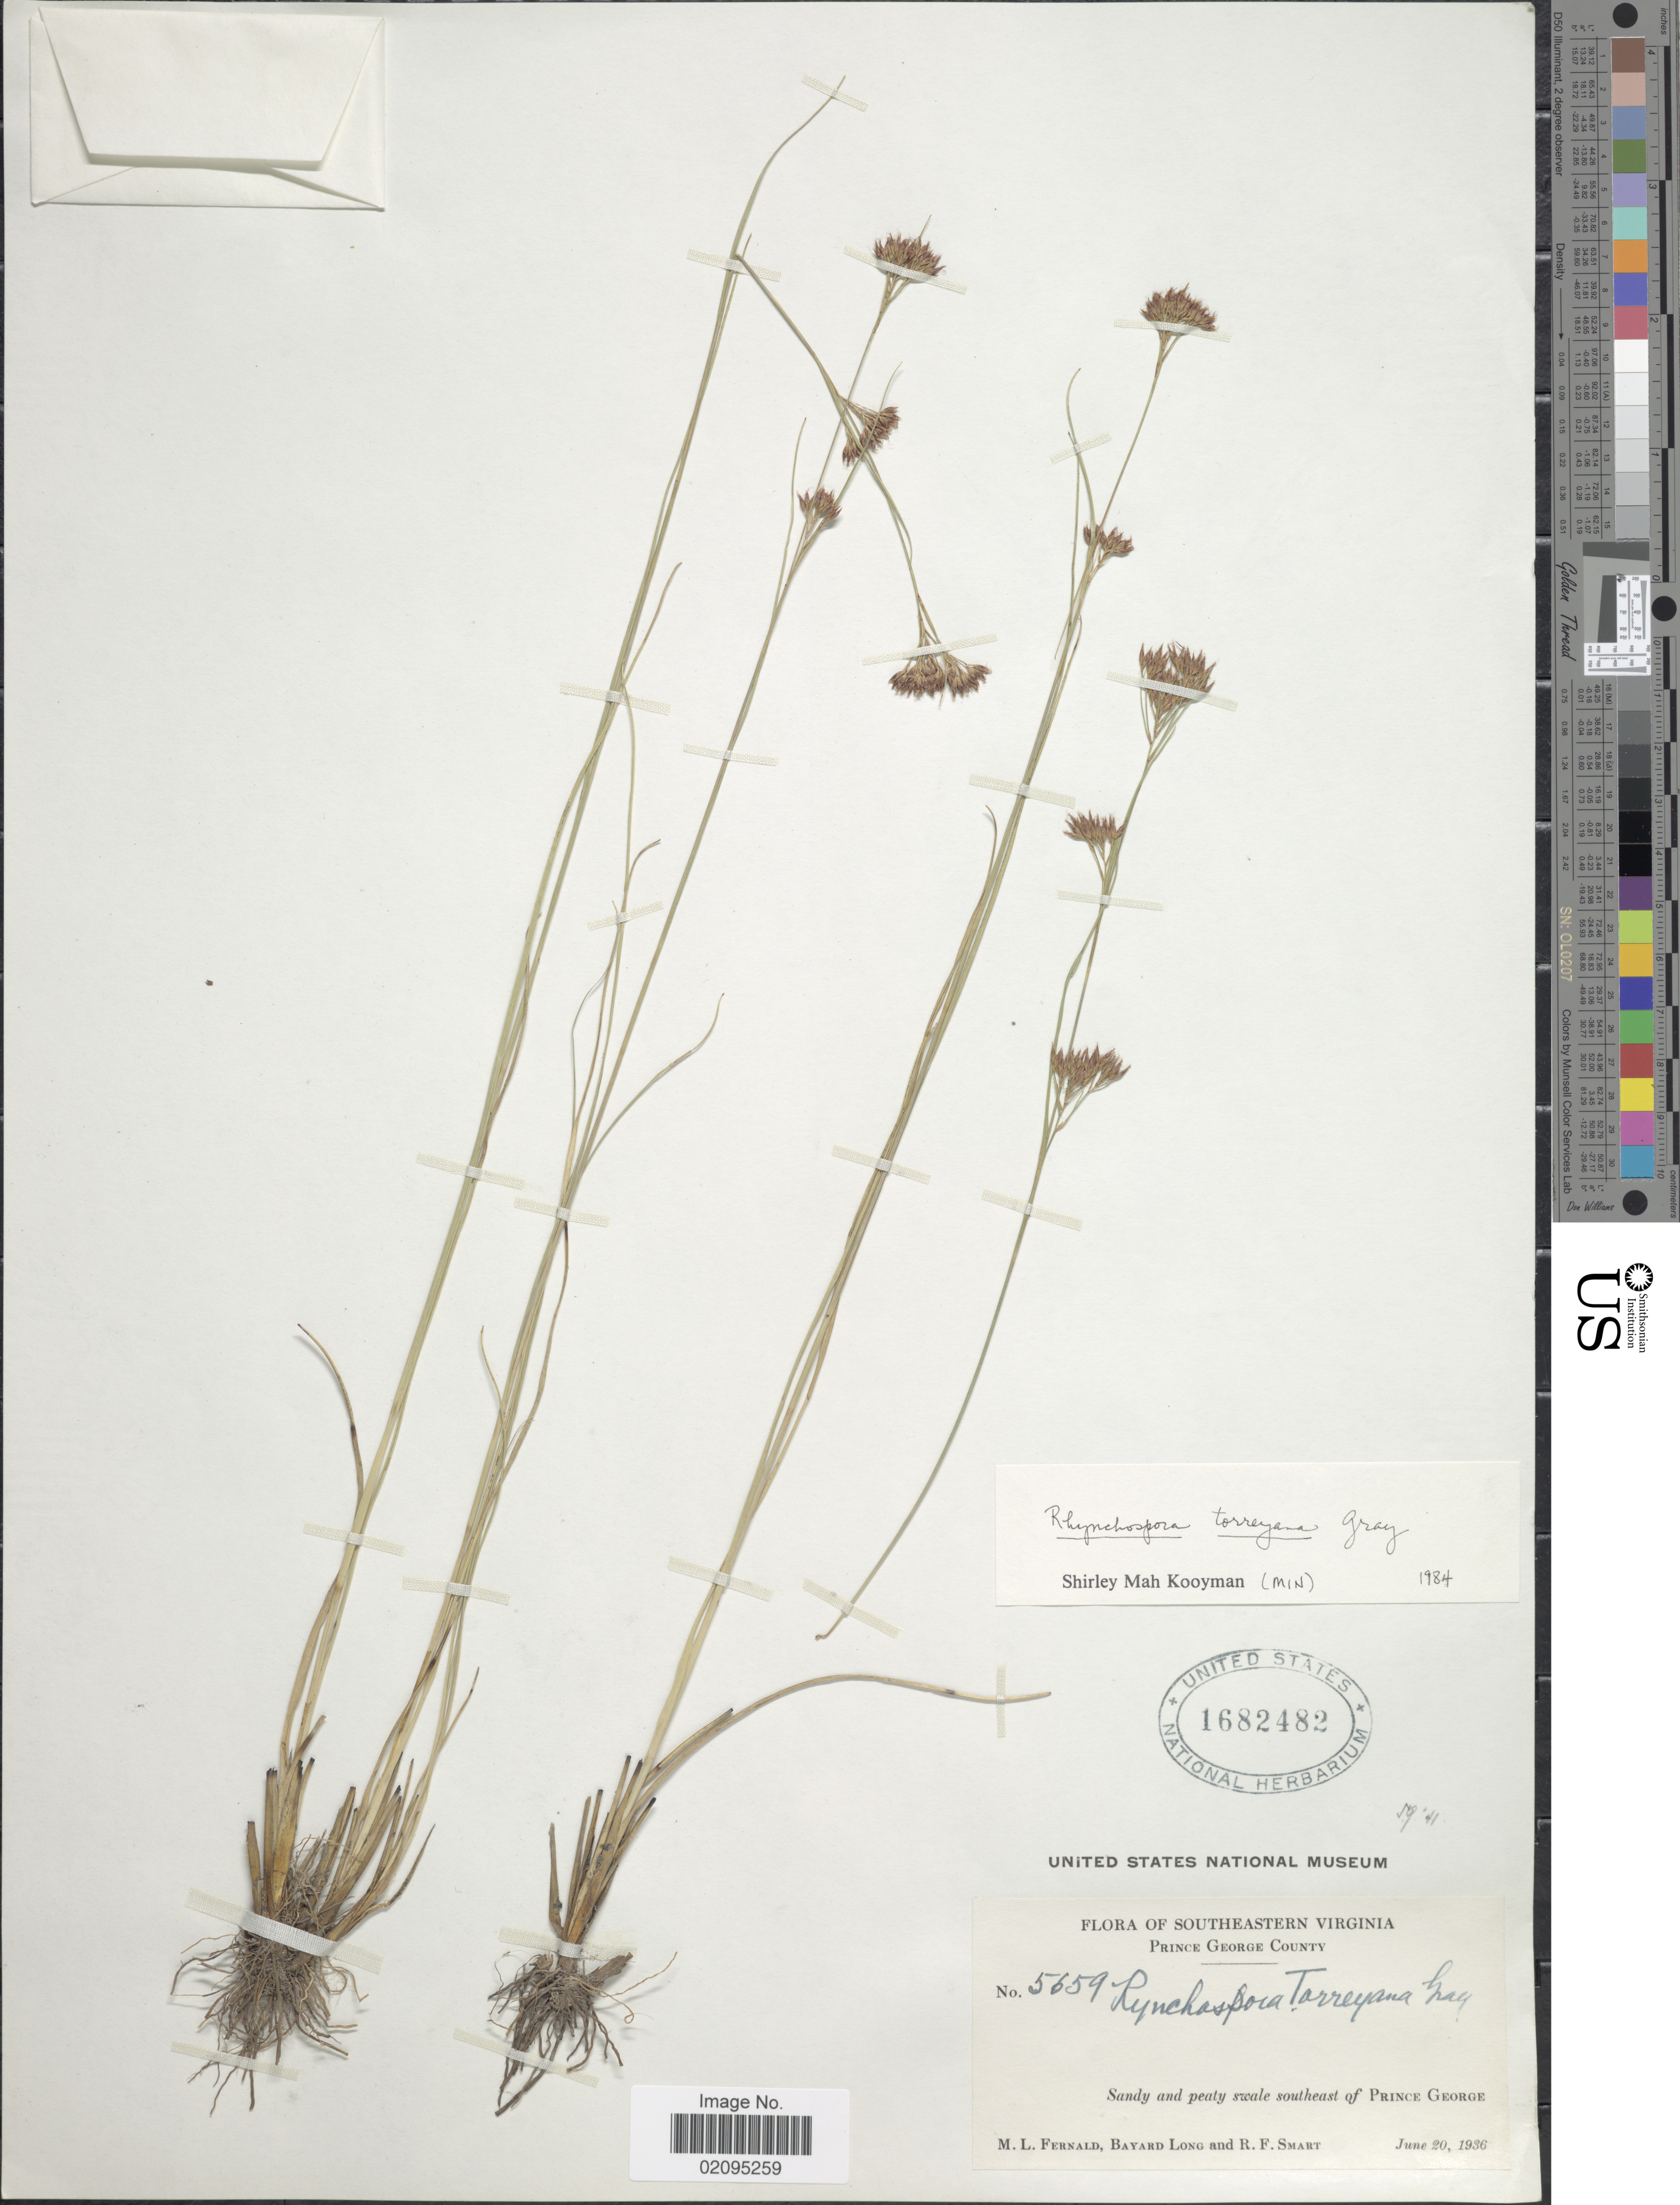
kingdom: Plantae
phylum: Tracheophyta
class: Liliopsida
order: Poales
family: Cyperaceae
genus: Rhynchospora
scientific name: Rhynchospora torreyana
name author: A. Gray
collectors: M. L. Fernald, B. Long & R. Smart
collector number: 5659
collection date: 1936-06-20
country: United States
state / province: Virginia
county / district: Prince George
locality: Southeastern Virginia, Prince George County, sandy and peaty swale southeast of Prince George.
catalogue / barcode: US 1682482